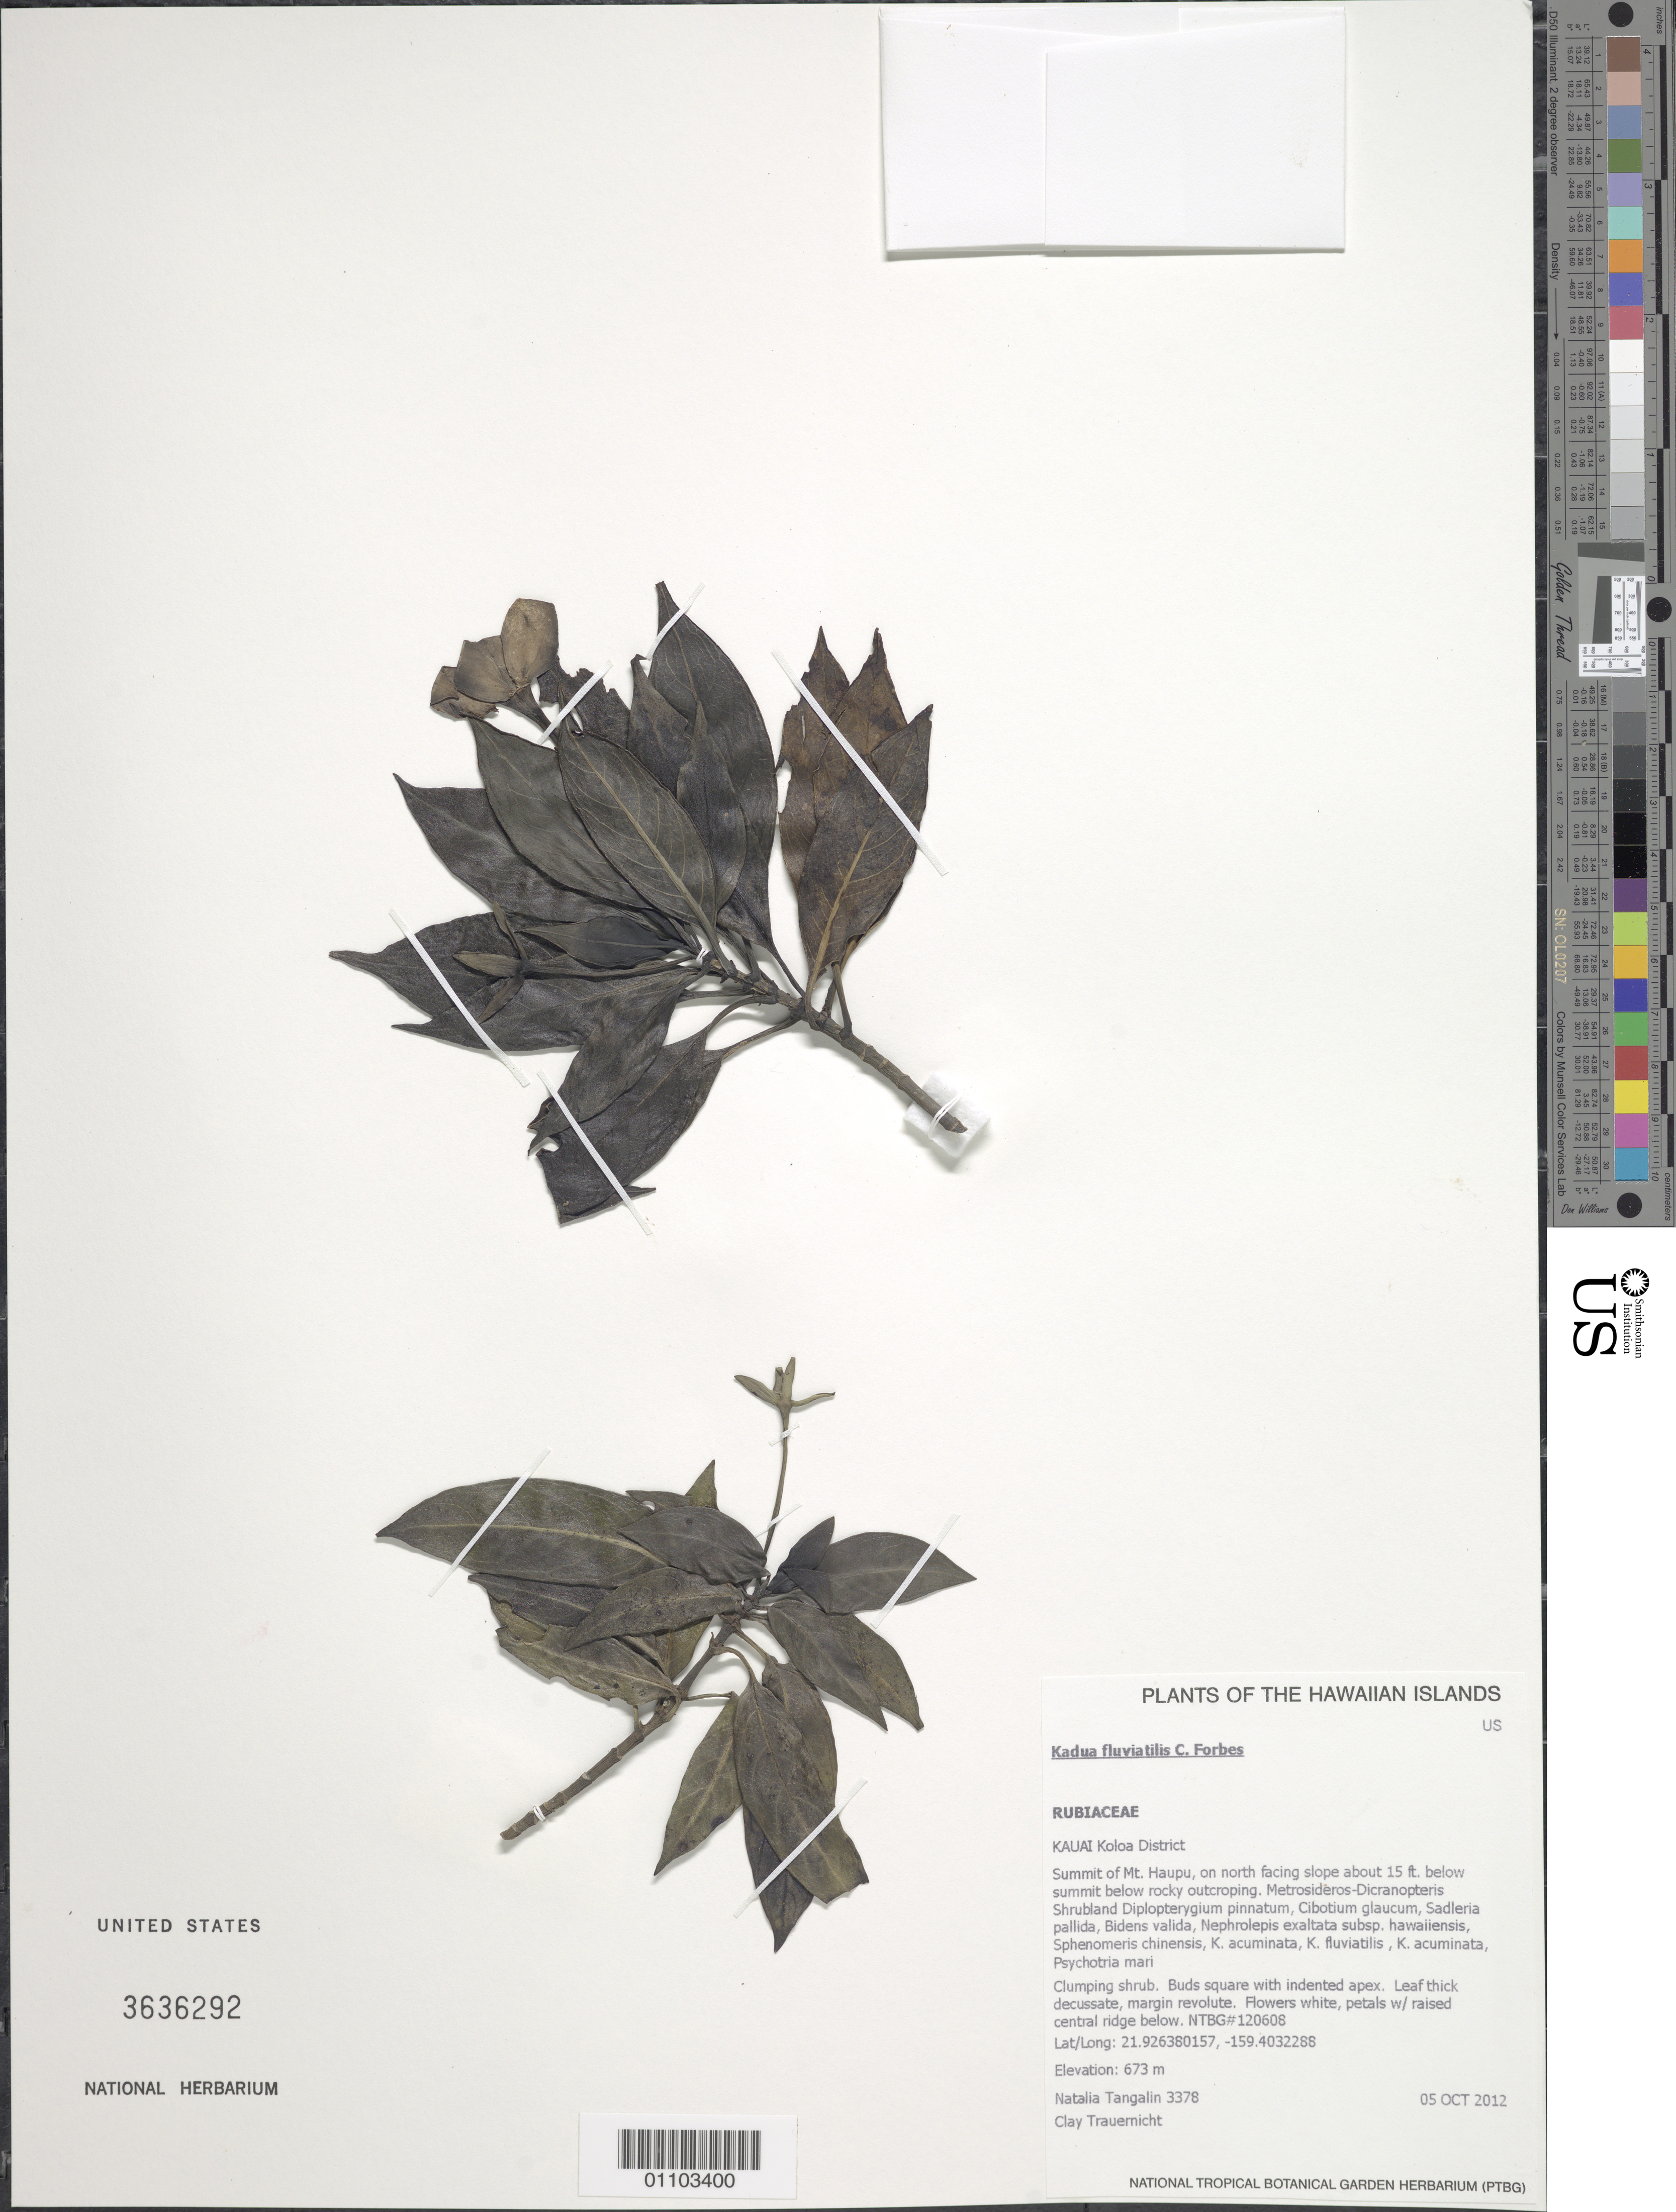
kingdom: Plantae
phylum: Tracheophyta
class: Magnoliopsida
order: Gentianales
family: Rubiaceae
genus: Kadua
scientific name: Kadua fluviatilis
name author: C.N. Forbes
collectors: N. Tangalin & C. Trauernicht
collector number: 3378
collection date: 2012-10-05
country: United States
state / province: Hawaii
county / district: Kauai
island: Kaua'i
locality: Koloa District, Summit of Mt. Haupu, on north facing slope.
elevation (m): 673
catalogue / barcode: US 3636292